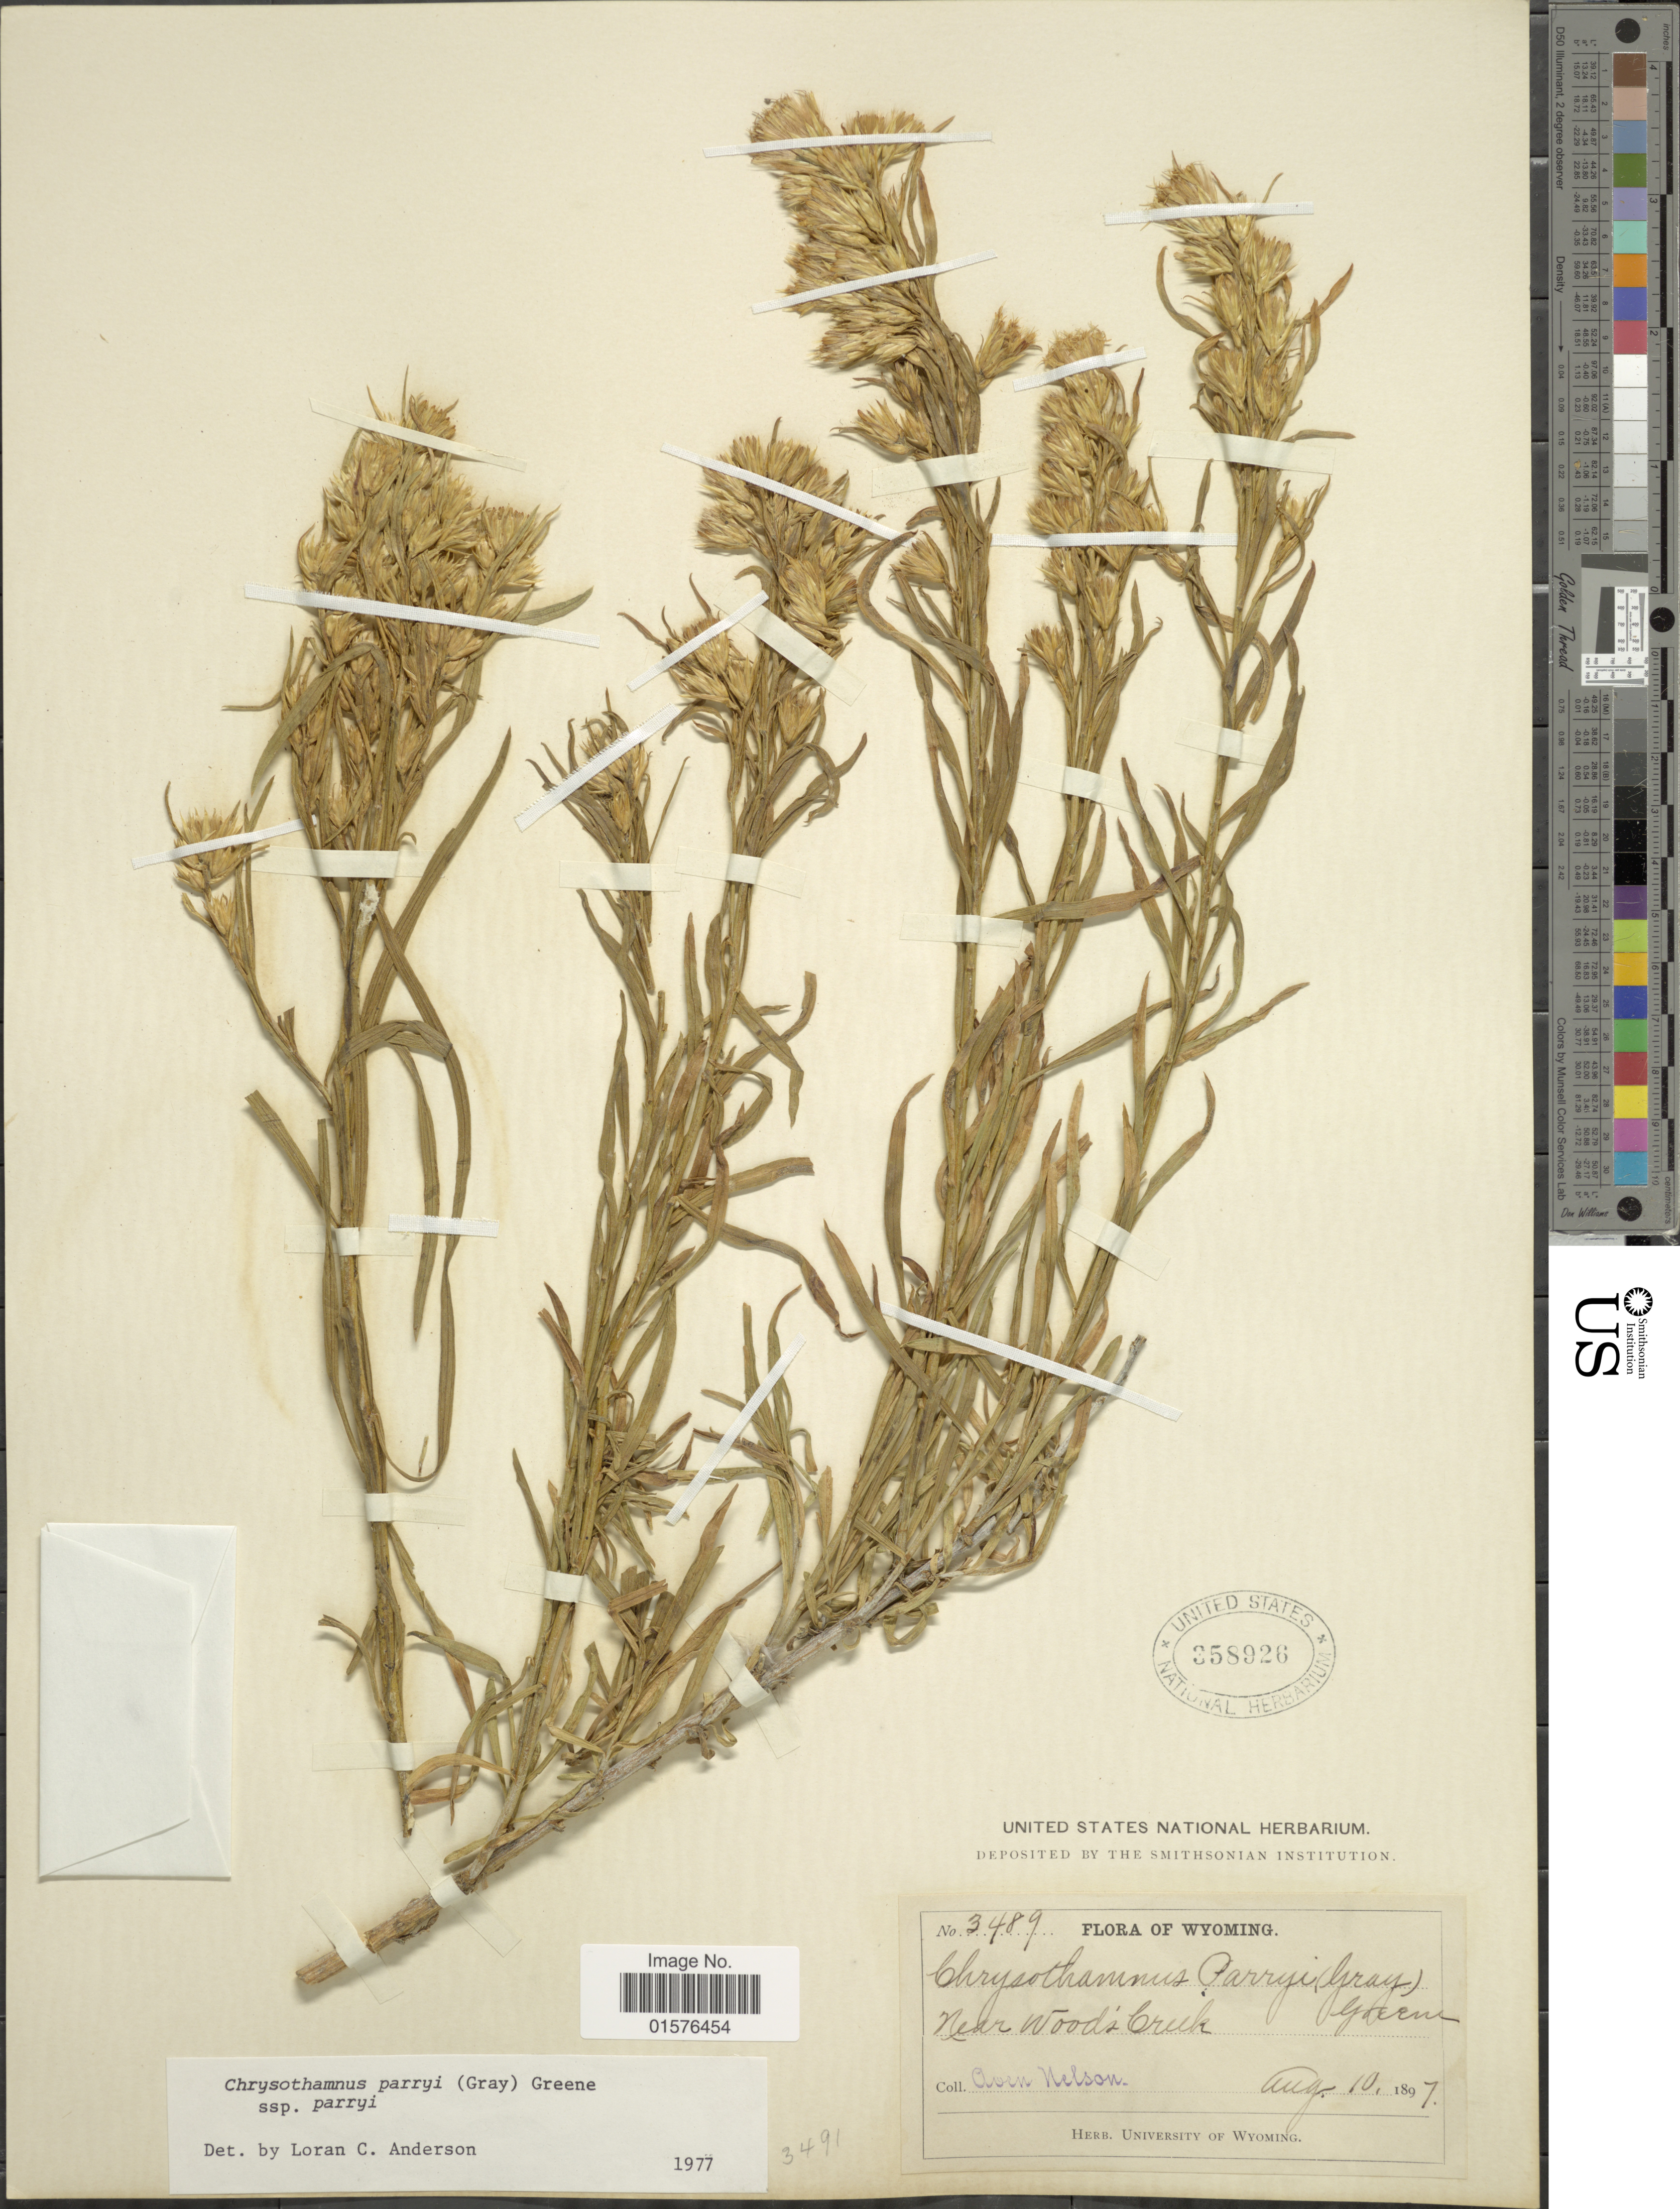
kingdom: Plantae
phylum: Tracheophyta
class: Magnoliopsida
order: Asterales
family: Asteraceae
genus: Ericameria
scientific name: Ericameria parryi var. parryi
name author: (A. Gray) G.L. Nesom & G.I. Baird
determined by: Urbatsch, Lowell E., Curator (LSU), Louisiana State University (UNITED STATES)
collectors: A. Nelson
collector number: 3489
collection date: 1897-08-10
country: United States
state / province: Wyoming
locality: Near Wood's Creek.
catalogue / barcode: US 358926